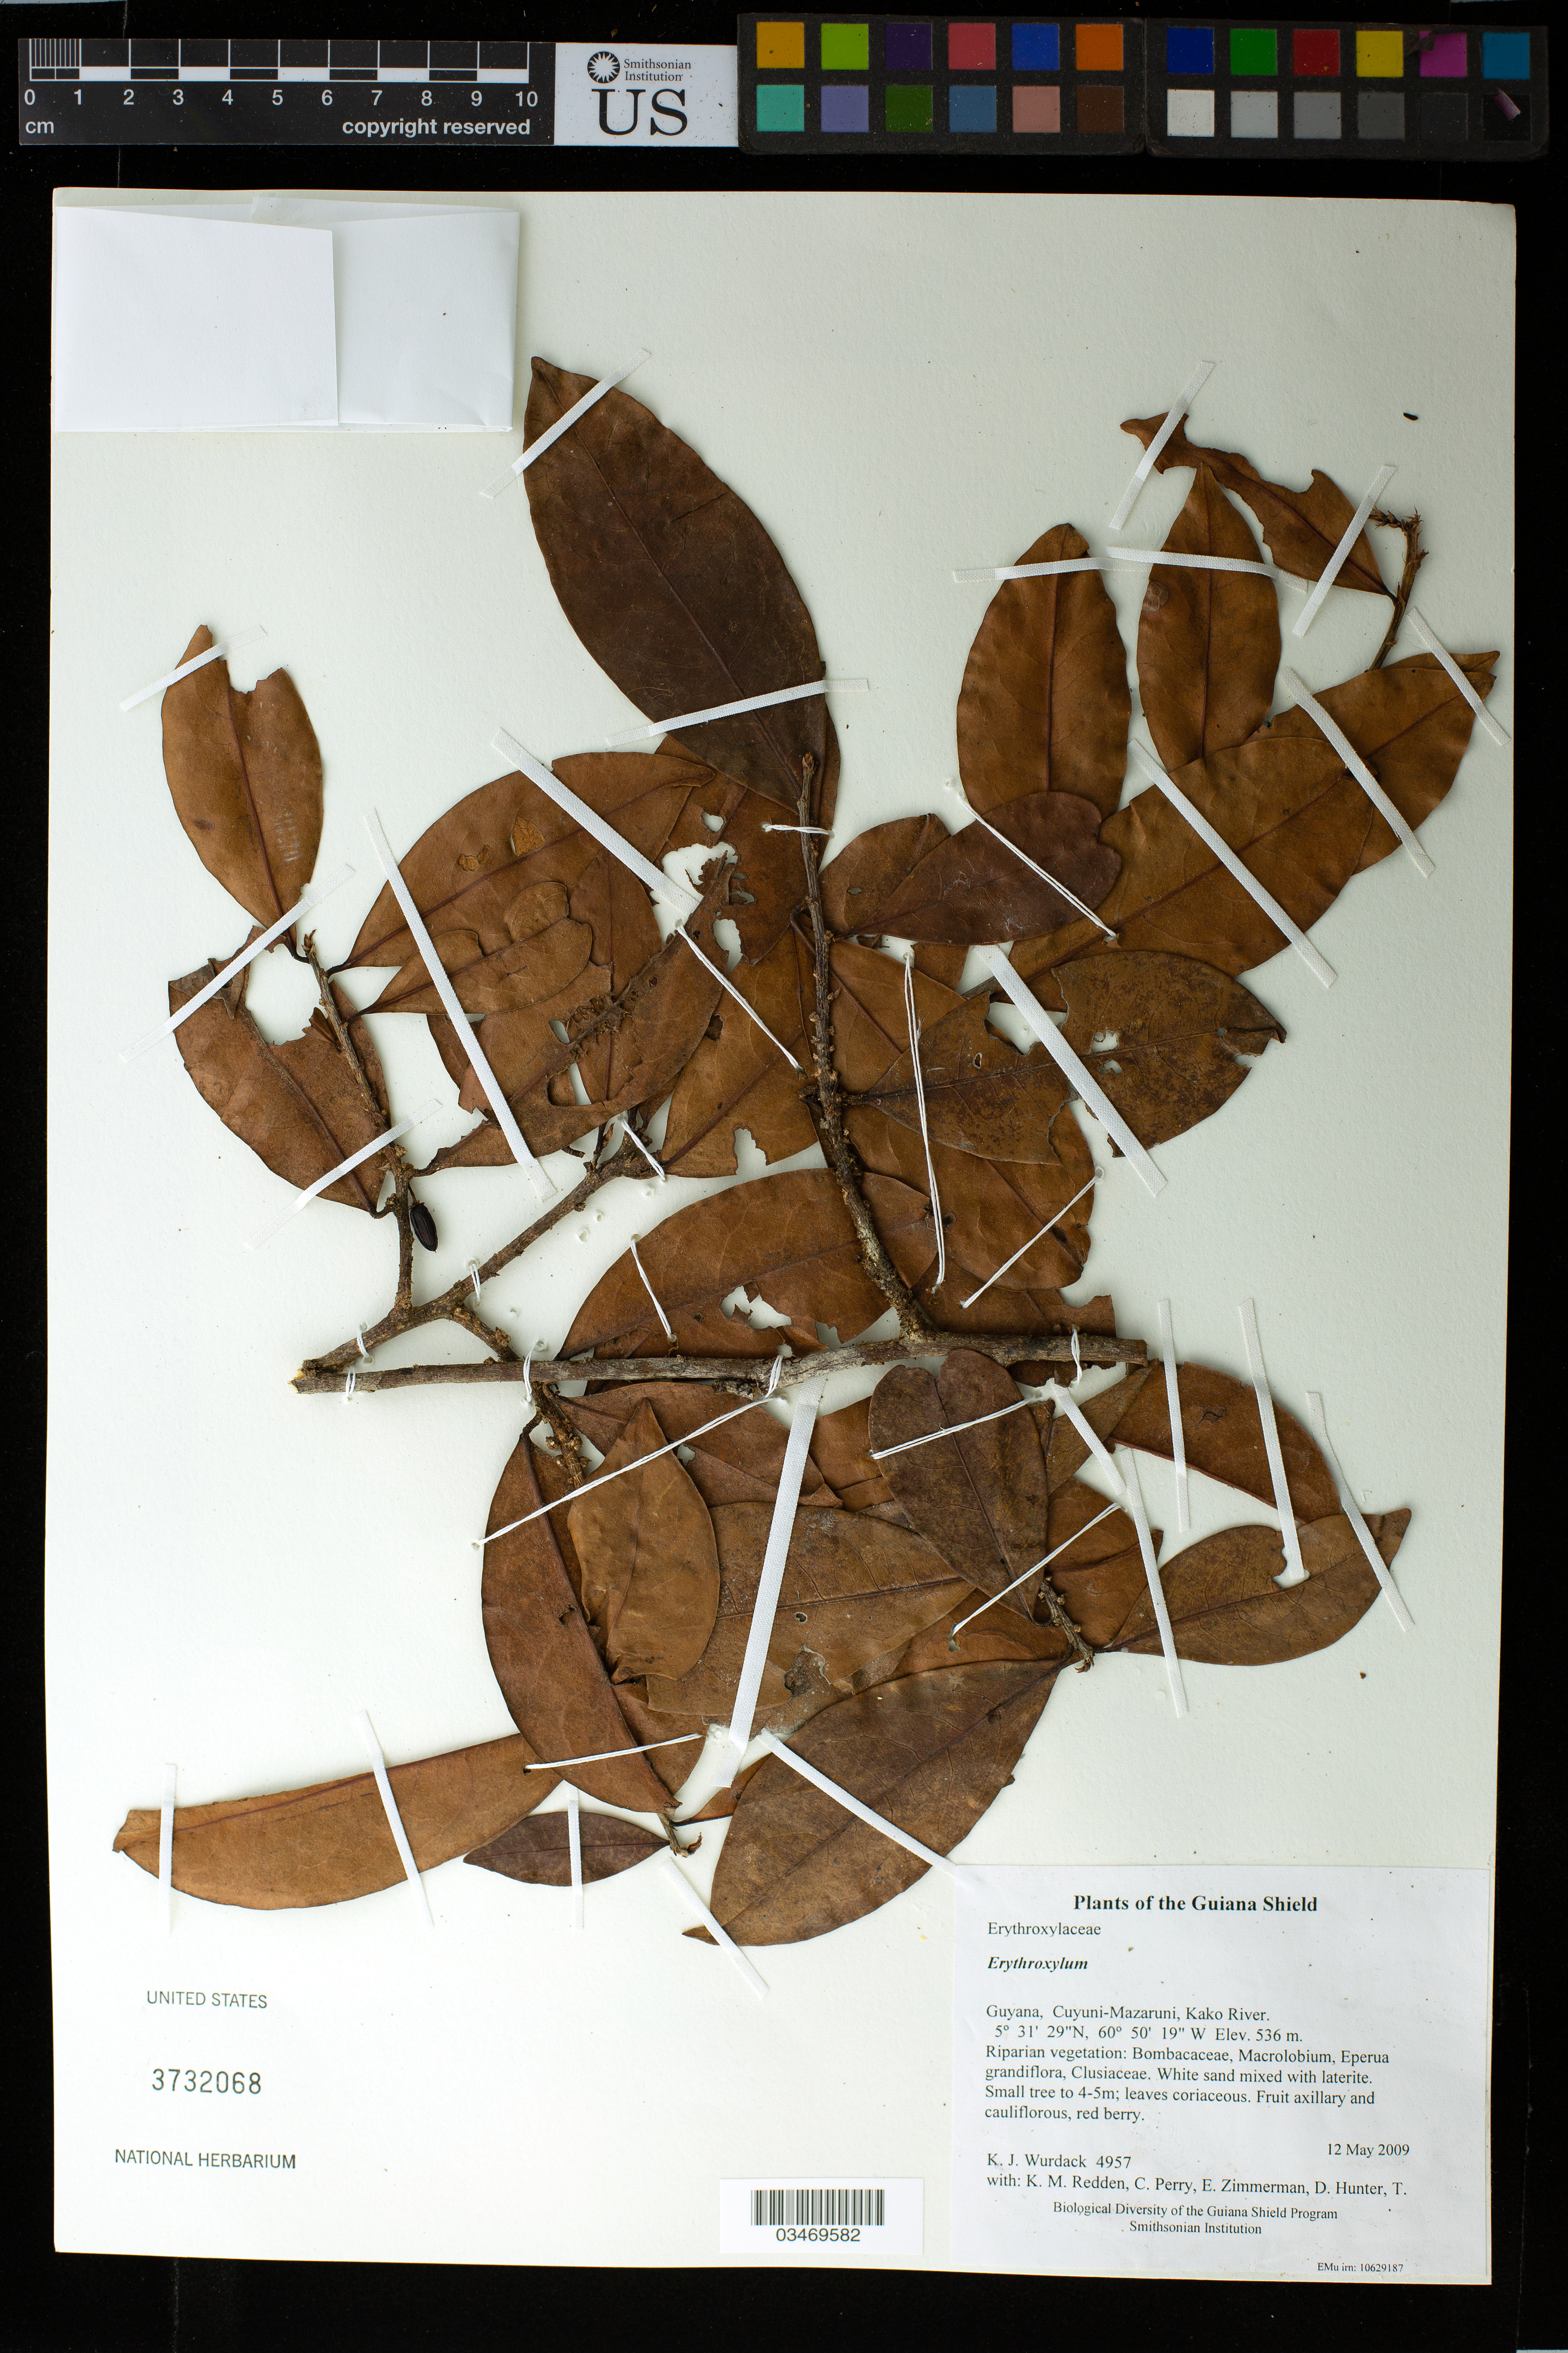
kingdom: Plantae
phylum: Tracheophyta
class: Magnoliopsida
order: Malpighiales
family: Erythroxylaceae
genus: Erythroxylum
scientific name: Erythroxylum sp.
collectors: K. Wurdack, K. M. Redden, C. Perry, E. Zimmerman, D. Hunter, T. Hunter & V. Roland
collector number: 4957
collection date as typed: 12 May 2009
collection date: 2009-05-12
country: Guyana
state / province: Cuyuni-Mazaruni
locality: Kako River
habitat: Riparian vegetation: Bombacaceae, Macrolobium, Eperua grandiflora, Clusiaceae. White sand mixed with laterite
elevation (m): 536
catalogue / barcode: US 3732068